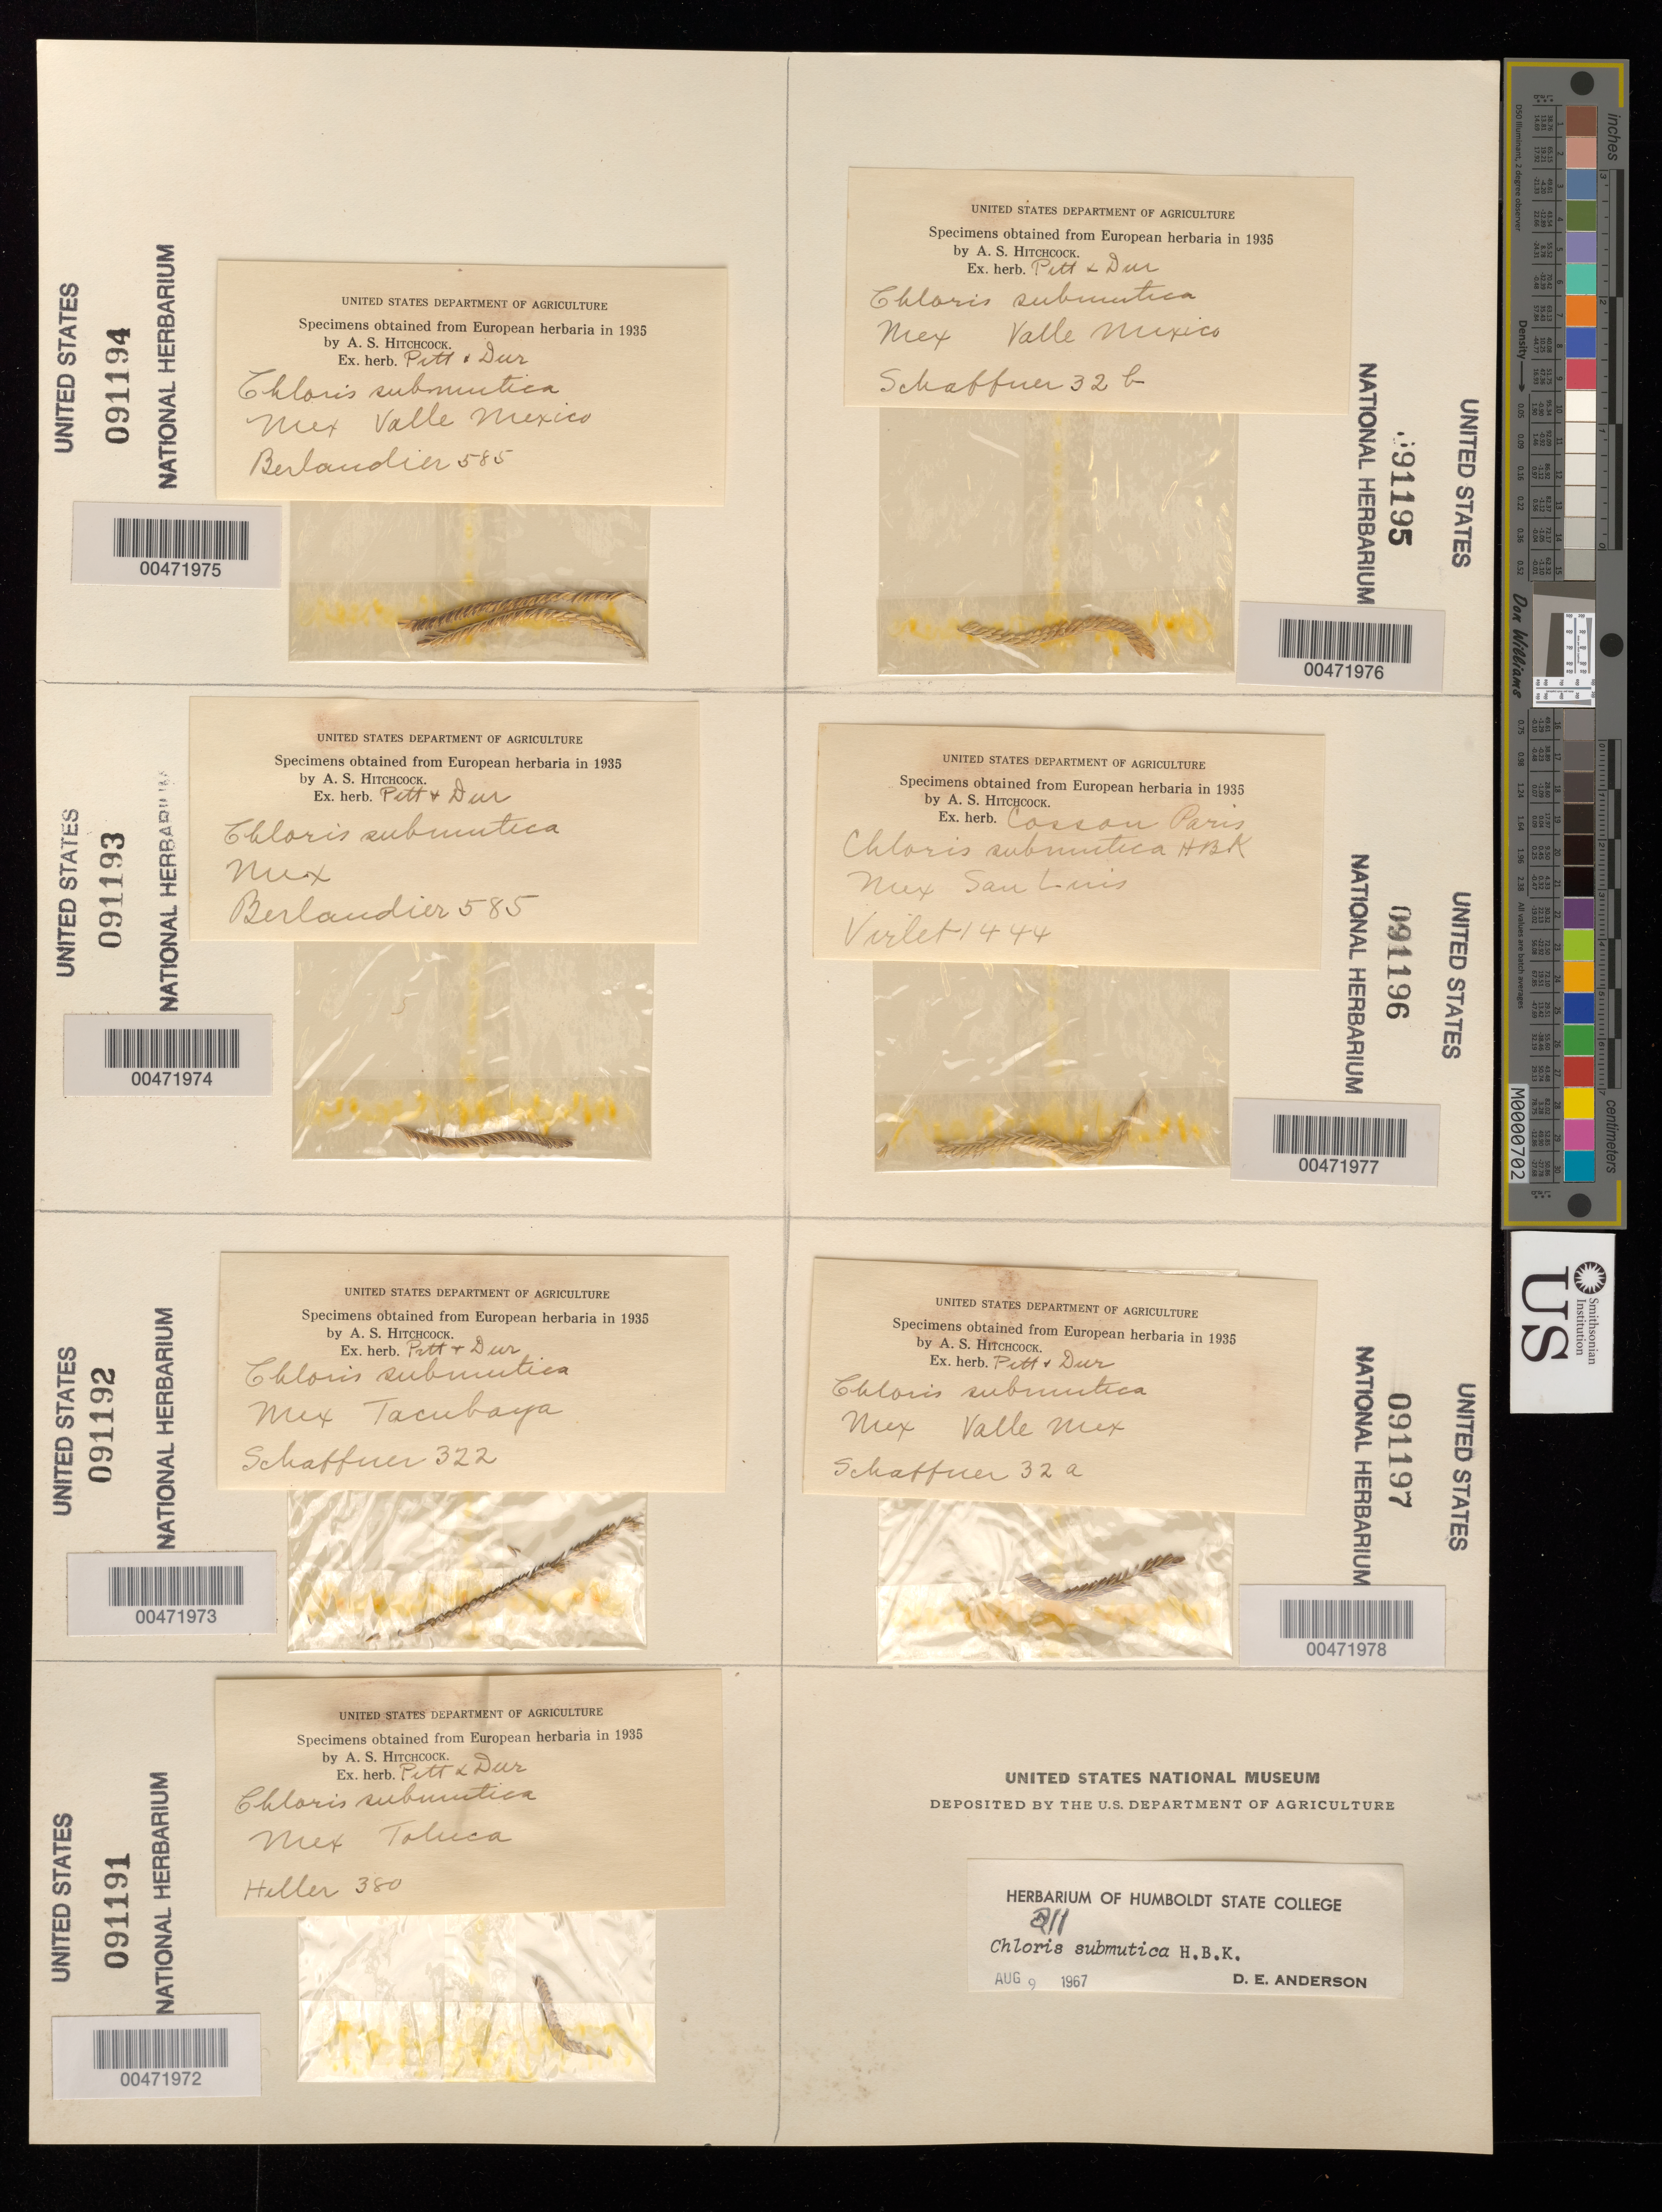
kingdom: Plantae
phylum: Tracheophyta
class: Liliopsida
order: Poales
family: Poaceae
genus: Chloris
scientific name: Chloris submutica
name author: Kunth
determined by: Anderson, D. E.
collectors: -. Schaffner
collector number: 32b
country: Mexico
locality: Valle Mexico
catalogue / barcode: US 91195